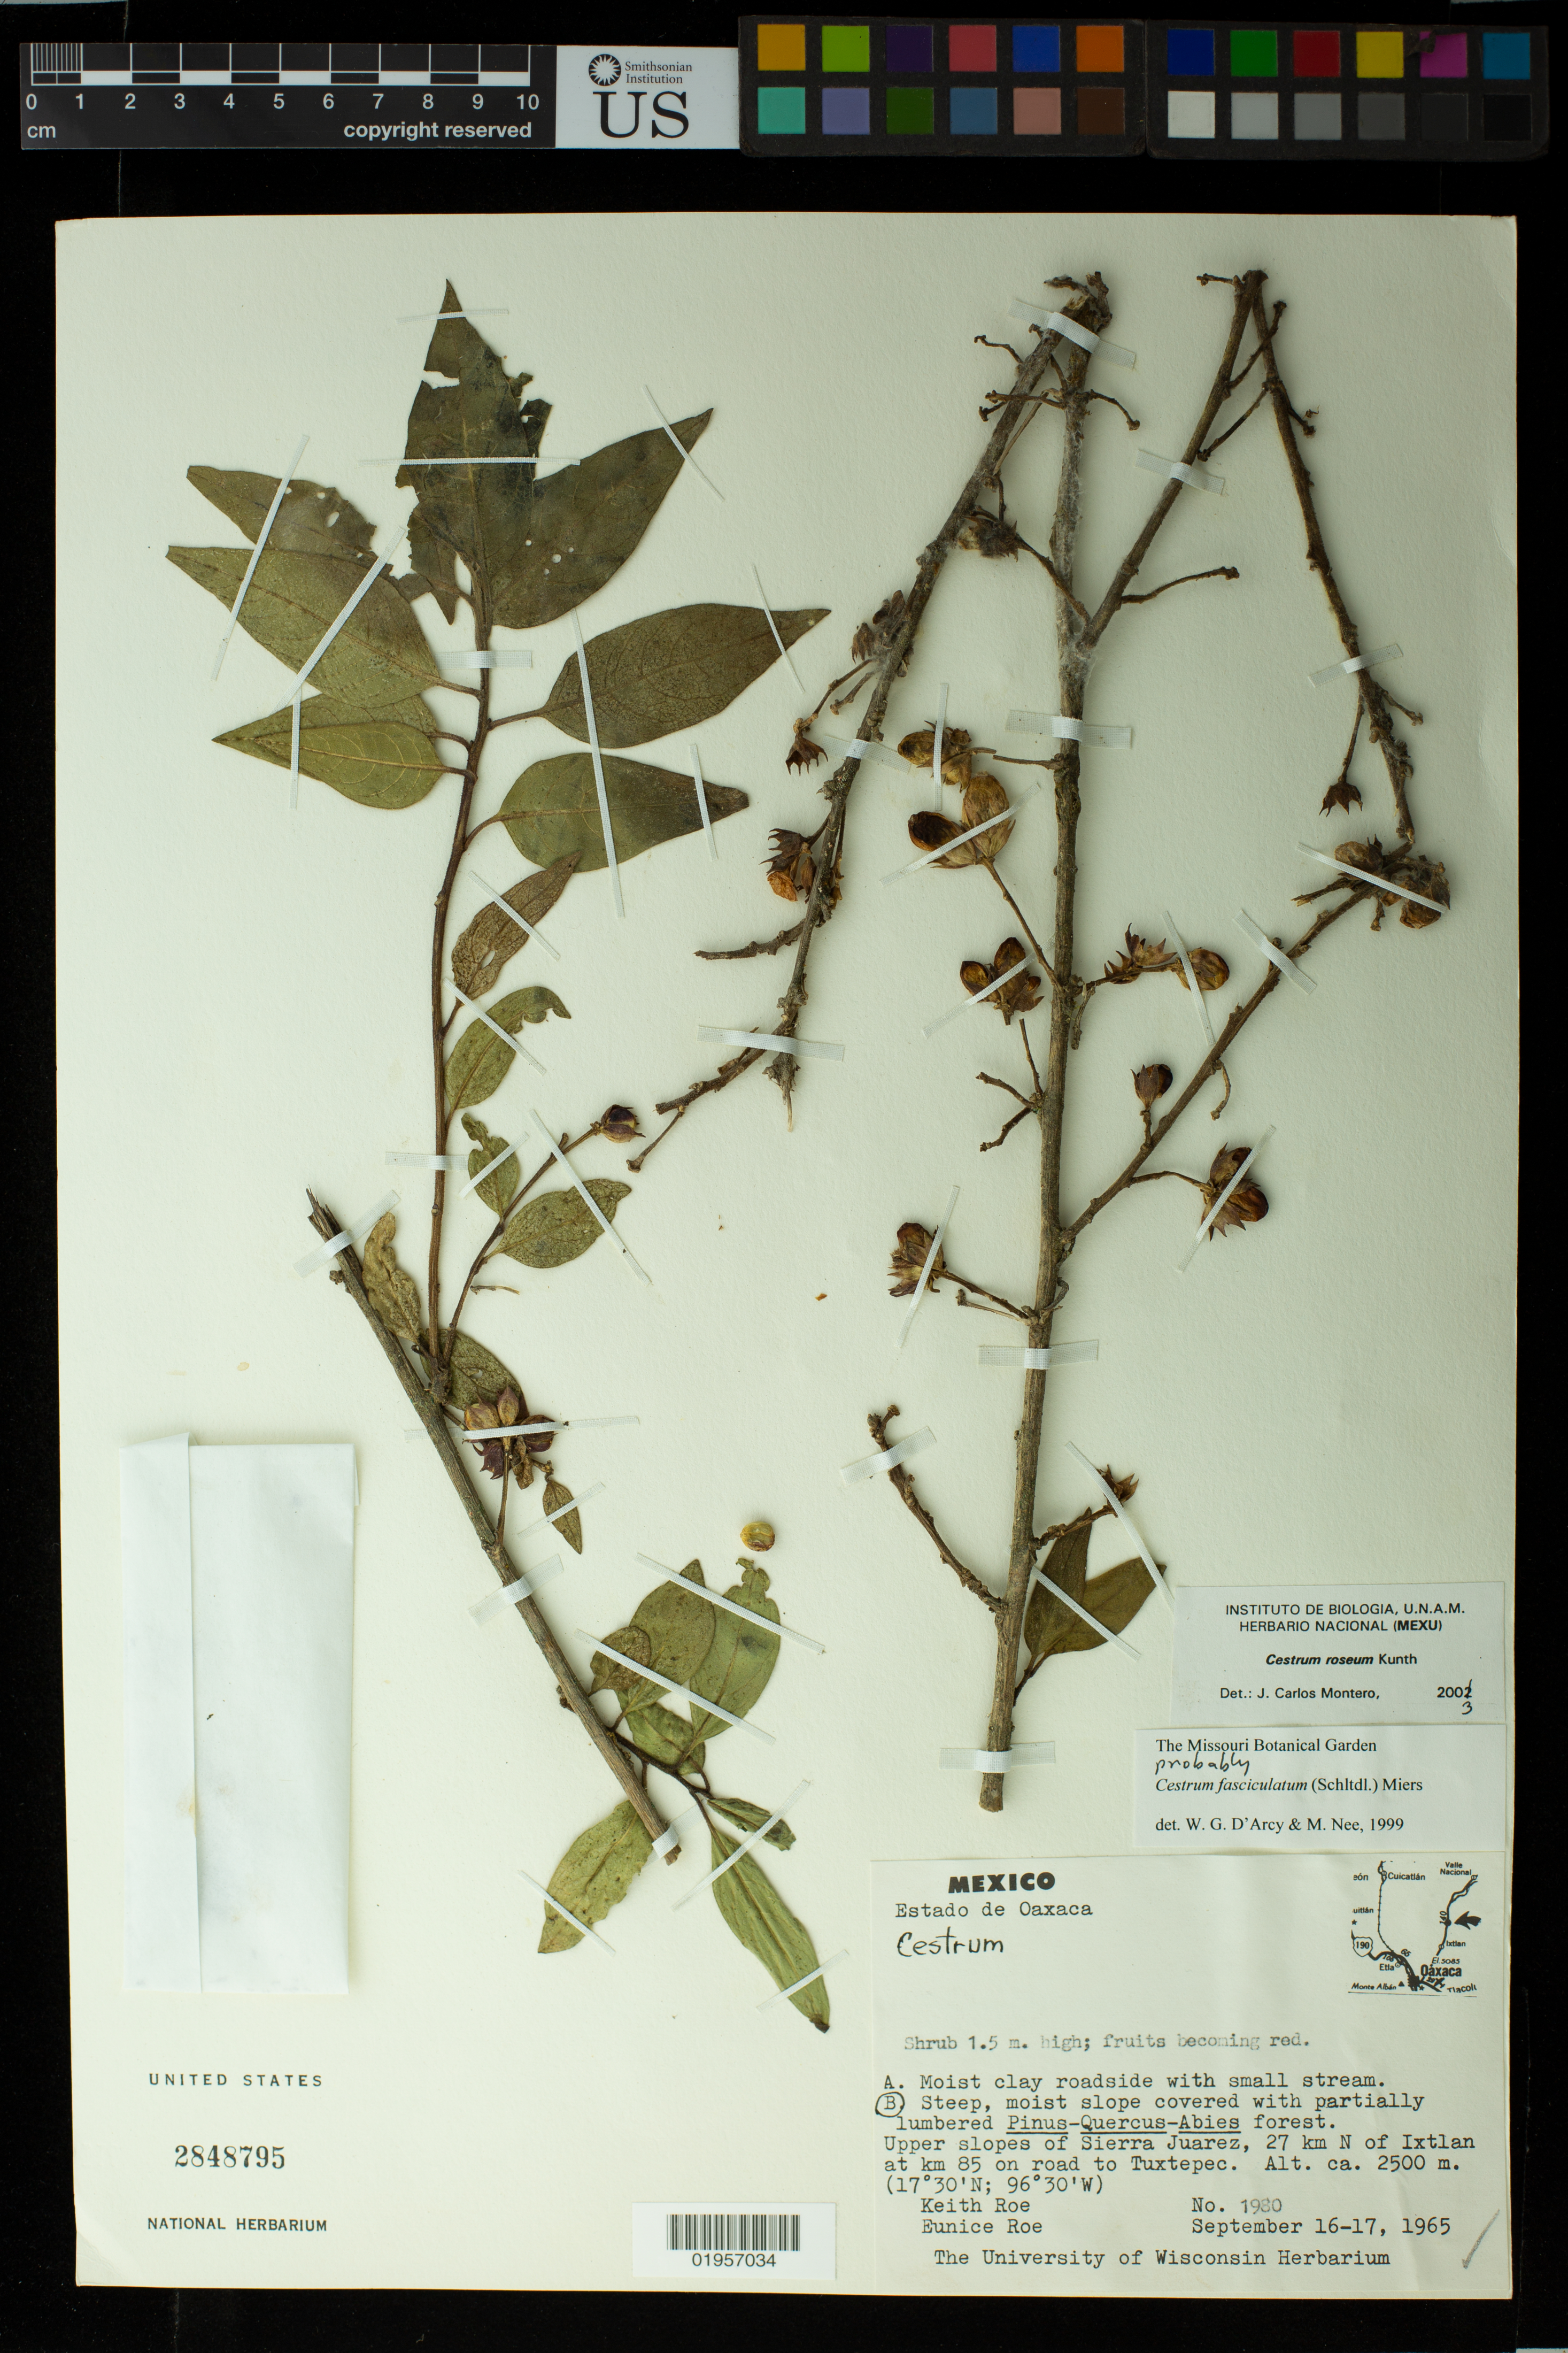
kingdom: Plantae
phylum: Tracheophyta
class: Magnoliopsida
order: Solanales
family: Solanaceae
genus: Cestrum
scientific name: Cestrum roseum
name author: Kunth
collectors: K. E. Roe & E. Roe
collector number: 1980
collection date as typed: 16 Sep 1965 to 17 Sep 1965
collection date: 1965-09-16/1965-09-17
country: Mexico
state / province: Oaxaca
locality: Upper slopes of Sierra Juárez, 27 km. N of Ixtlan at km 85 on road to Tuxtepec.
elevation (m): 2500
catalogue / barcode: US 2848795